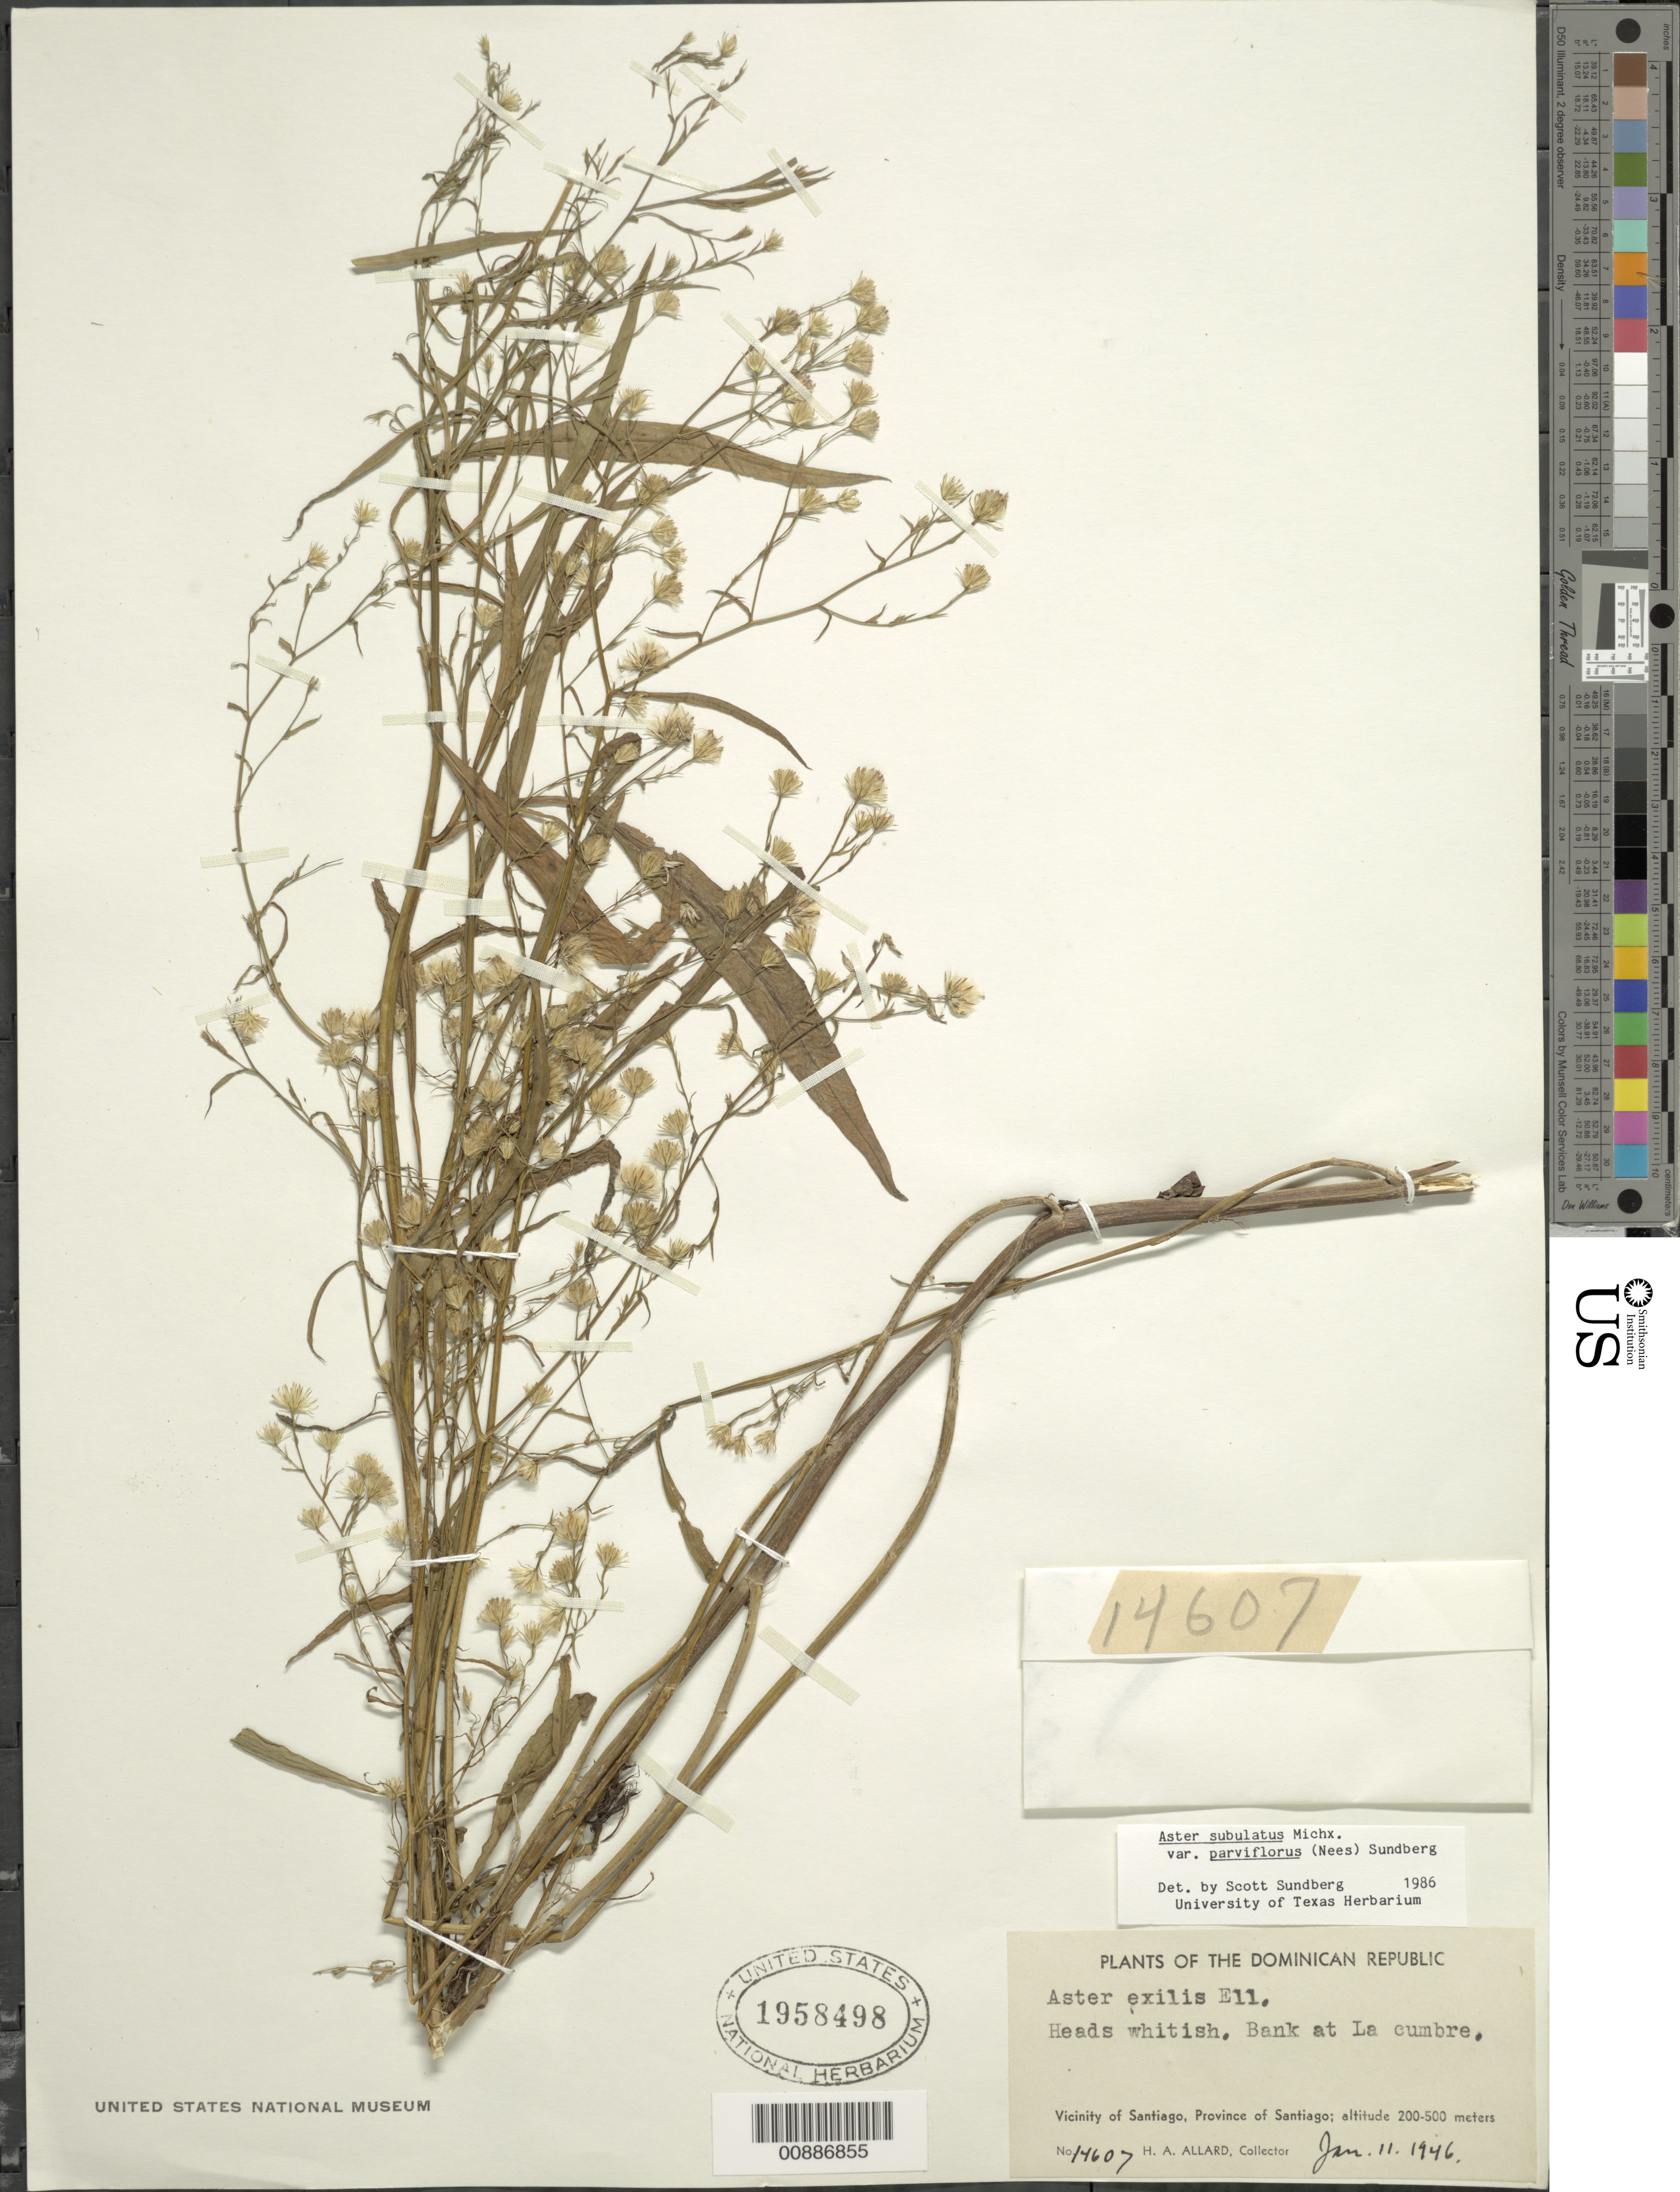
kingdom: Plantae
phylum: Tracheophyta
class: Magnoliopsida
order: Asterales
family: Asteraceae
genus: Symphyotrichum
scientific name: Symphyotrichum subulatum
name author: (Michx.) G.L. Nesom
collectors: H. A. Allard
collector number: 14607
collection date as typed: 11 Jan 1946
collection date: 1946-01-11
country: Dominican Republic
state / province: Santiago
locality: Bank at La Cumbre. Vicinity of Santiago.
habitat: Bank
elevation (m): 200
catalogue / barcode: US 1958498